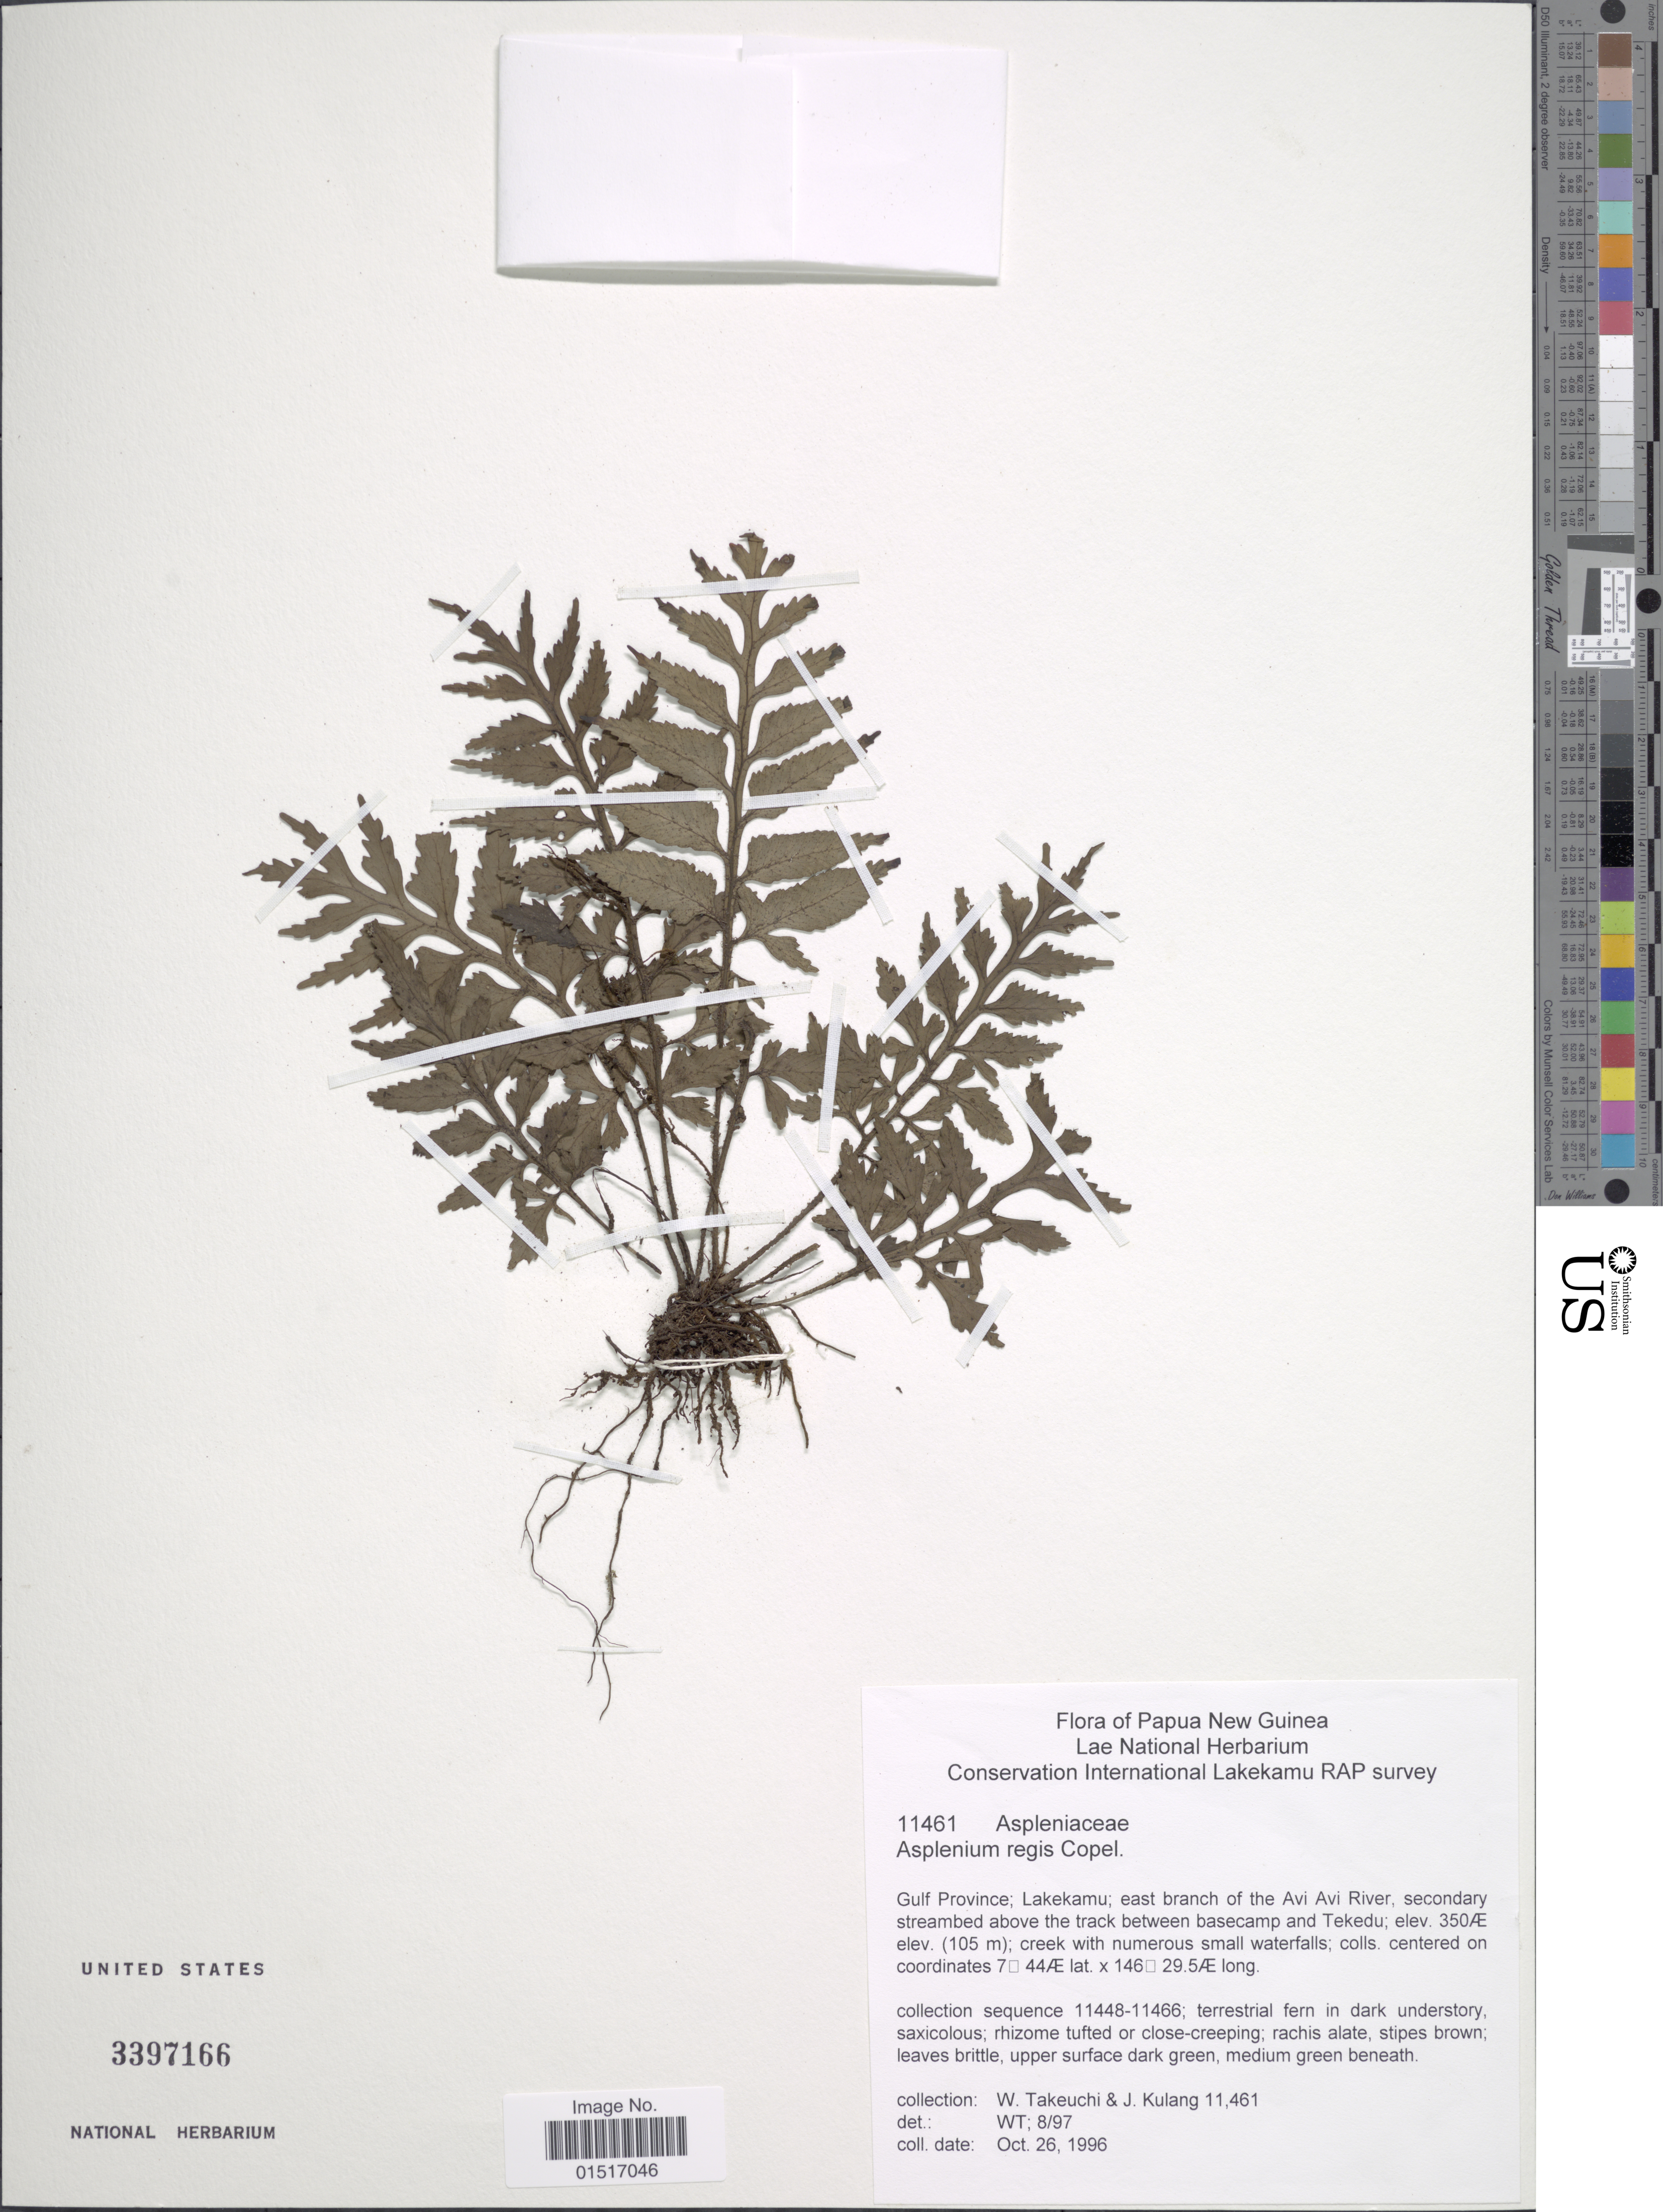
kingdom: Plantae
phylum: Tracheophyta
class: Polypodiopsida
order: Polypodiales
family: Aspleniaceae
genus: Asplenium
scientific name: Asplenium regis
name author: Copel.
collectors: W. Takeuchi & J. Kulang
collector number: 11461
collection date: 1966-10-26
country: Papua New Guinea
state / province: Gulf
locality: Lakekamu; east branch of the Avi Avi River, secondary streambed above the track between basecamp and Tekedu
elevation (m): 105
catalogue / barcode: US 3397166